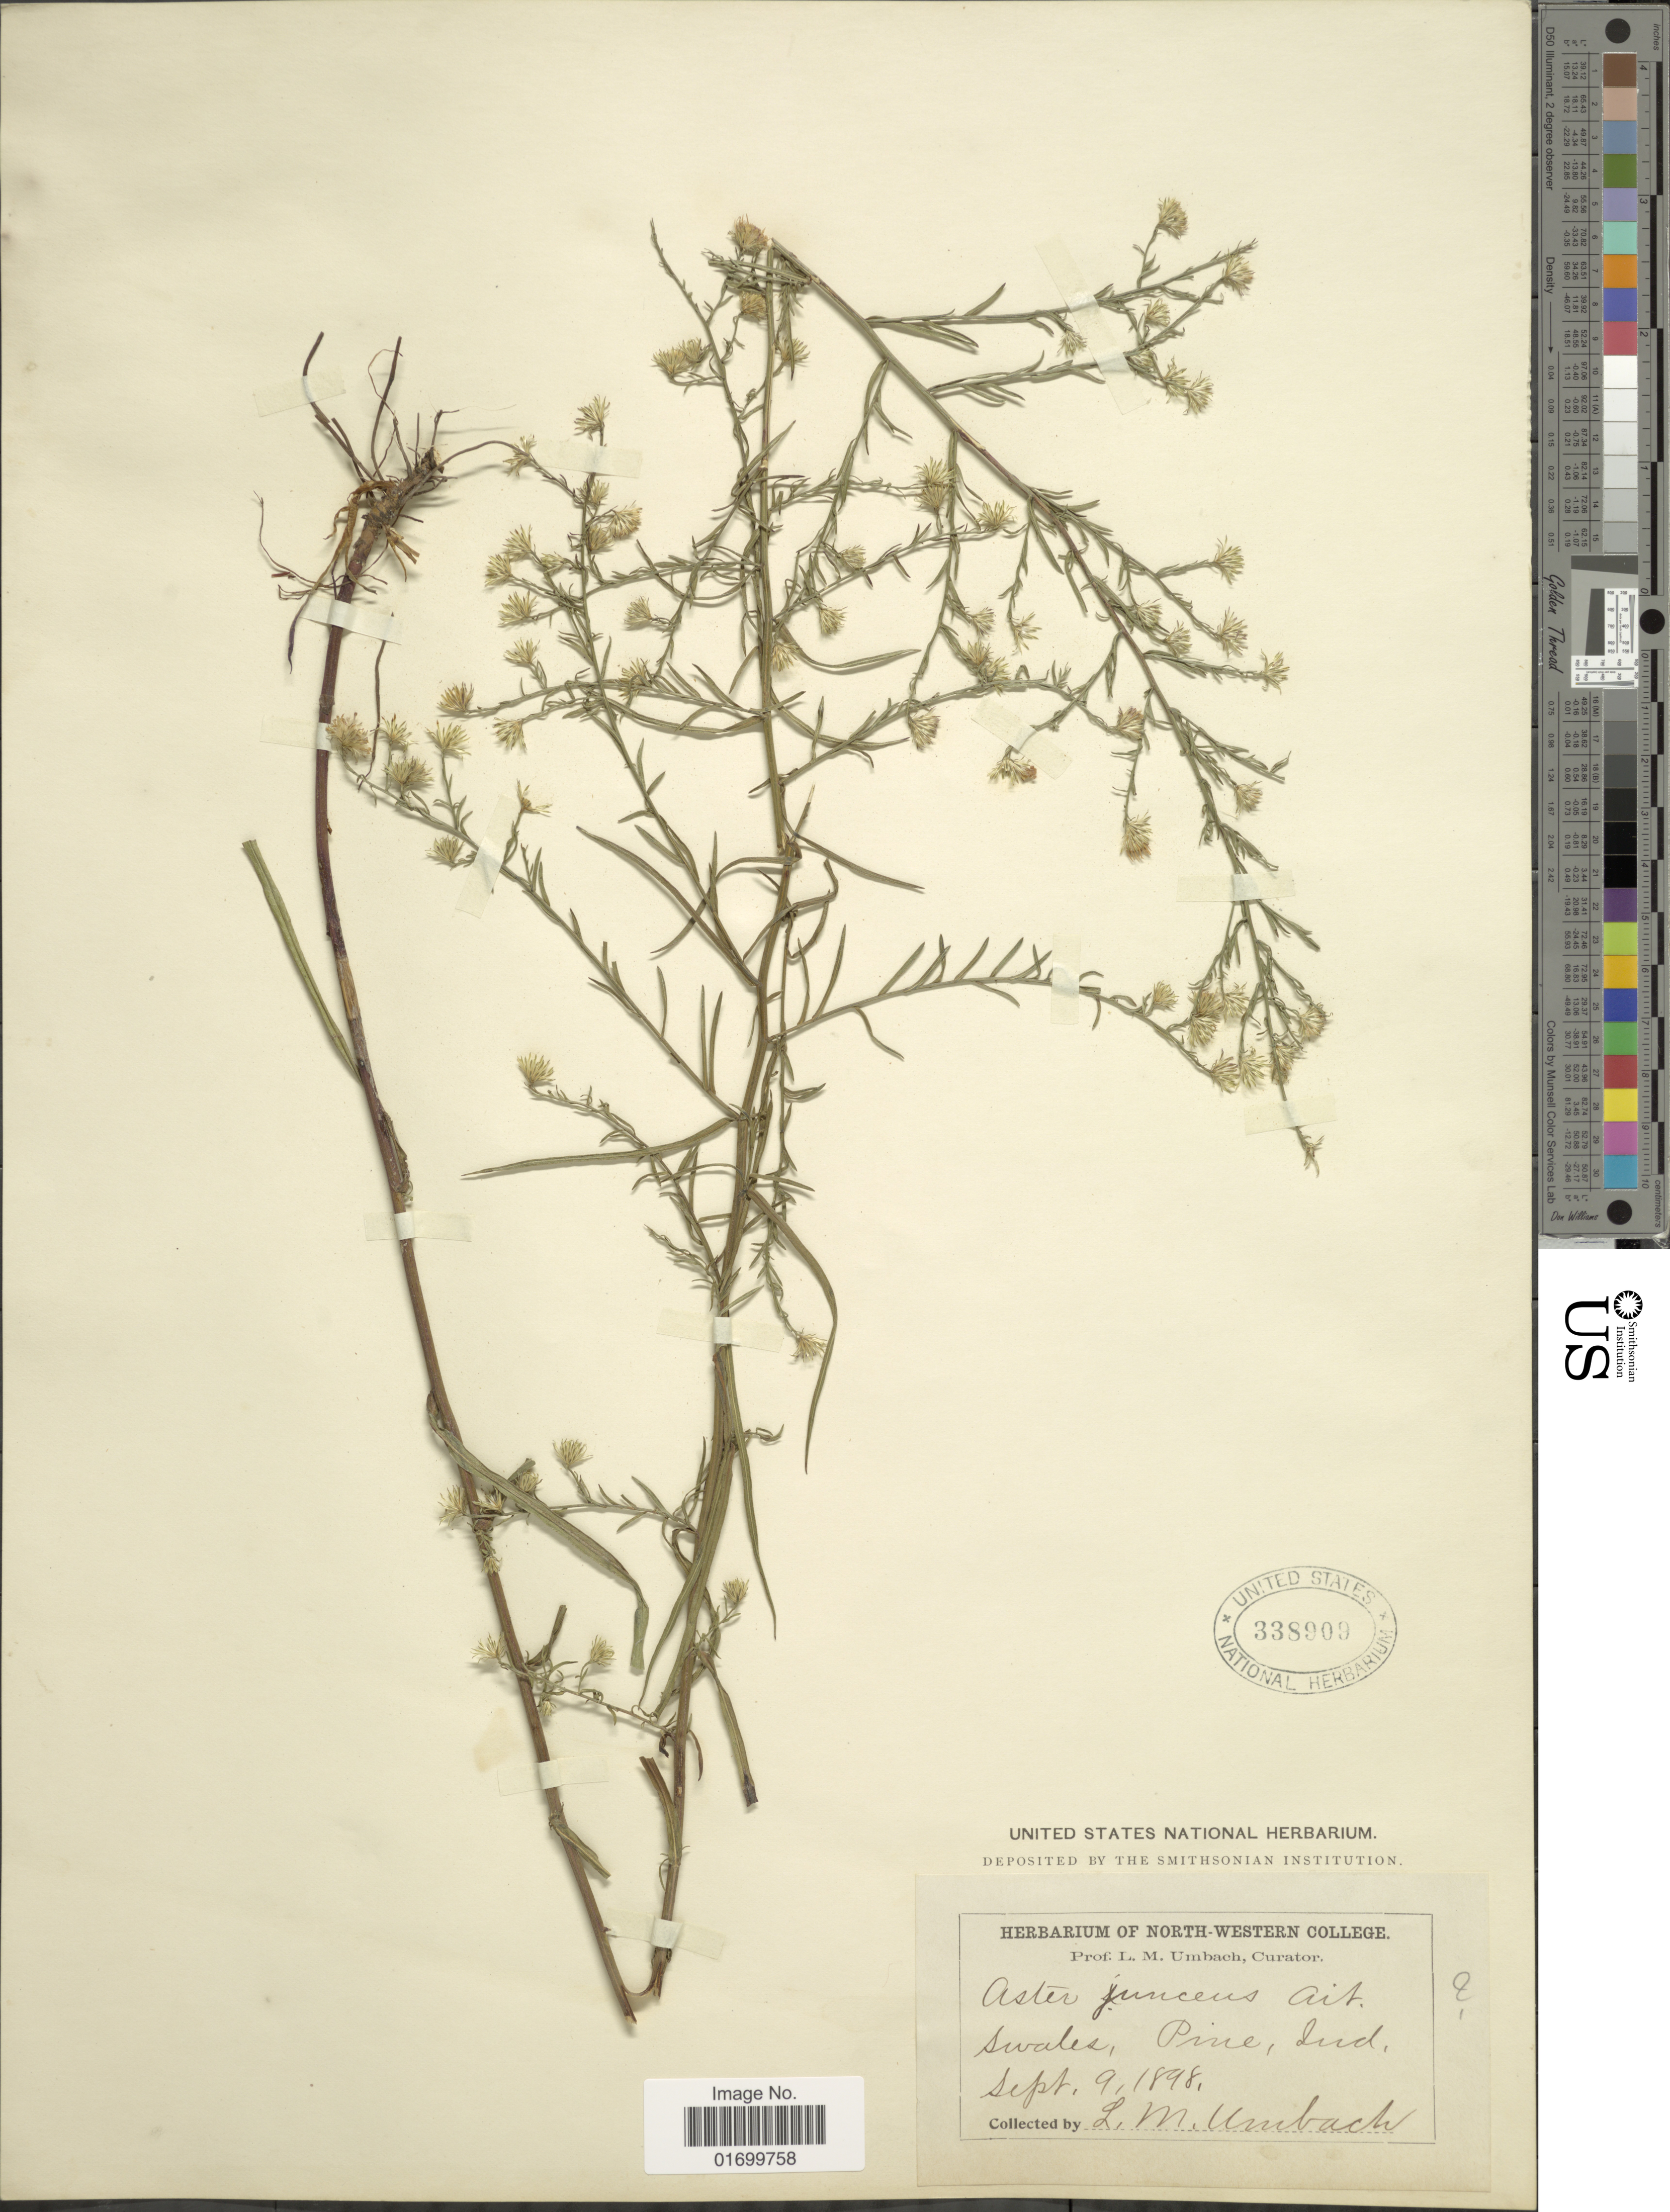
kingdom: Plantae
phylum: Tracheophyta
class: Magnoliopsida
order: Asterales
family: Asteraceae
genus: Symphyotrichum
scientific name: Symphyotrichum boreale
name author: (Torr. & A. Gray) Á. Löve & D. Löve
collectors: L. M. Umbach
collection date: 1898-09-09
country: United States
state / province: Indiana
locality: Swales, Pine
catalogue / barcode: US 338909